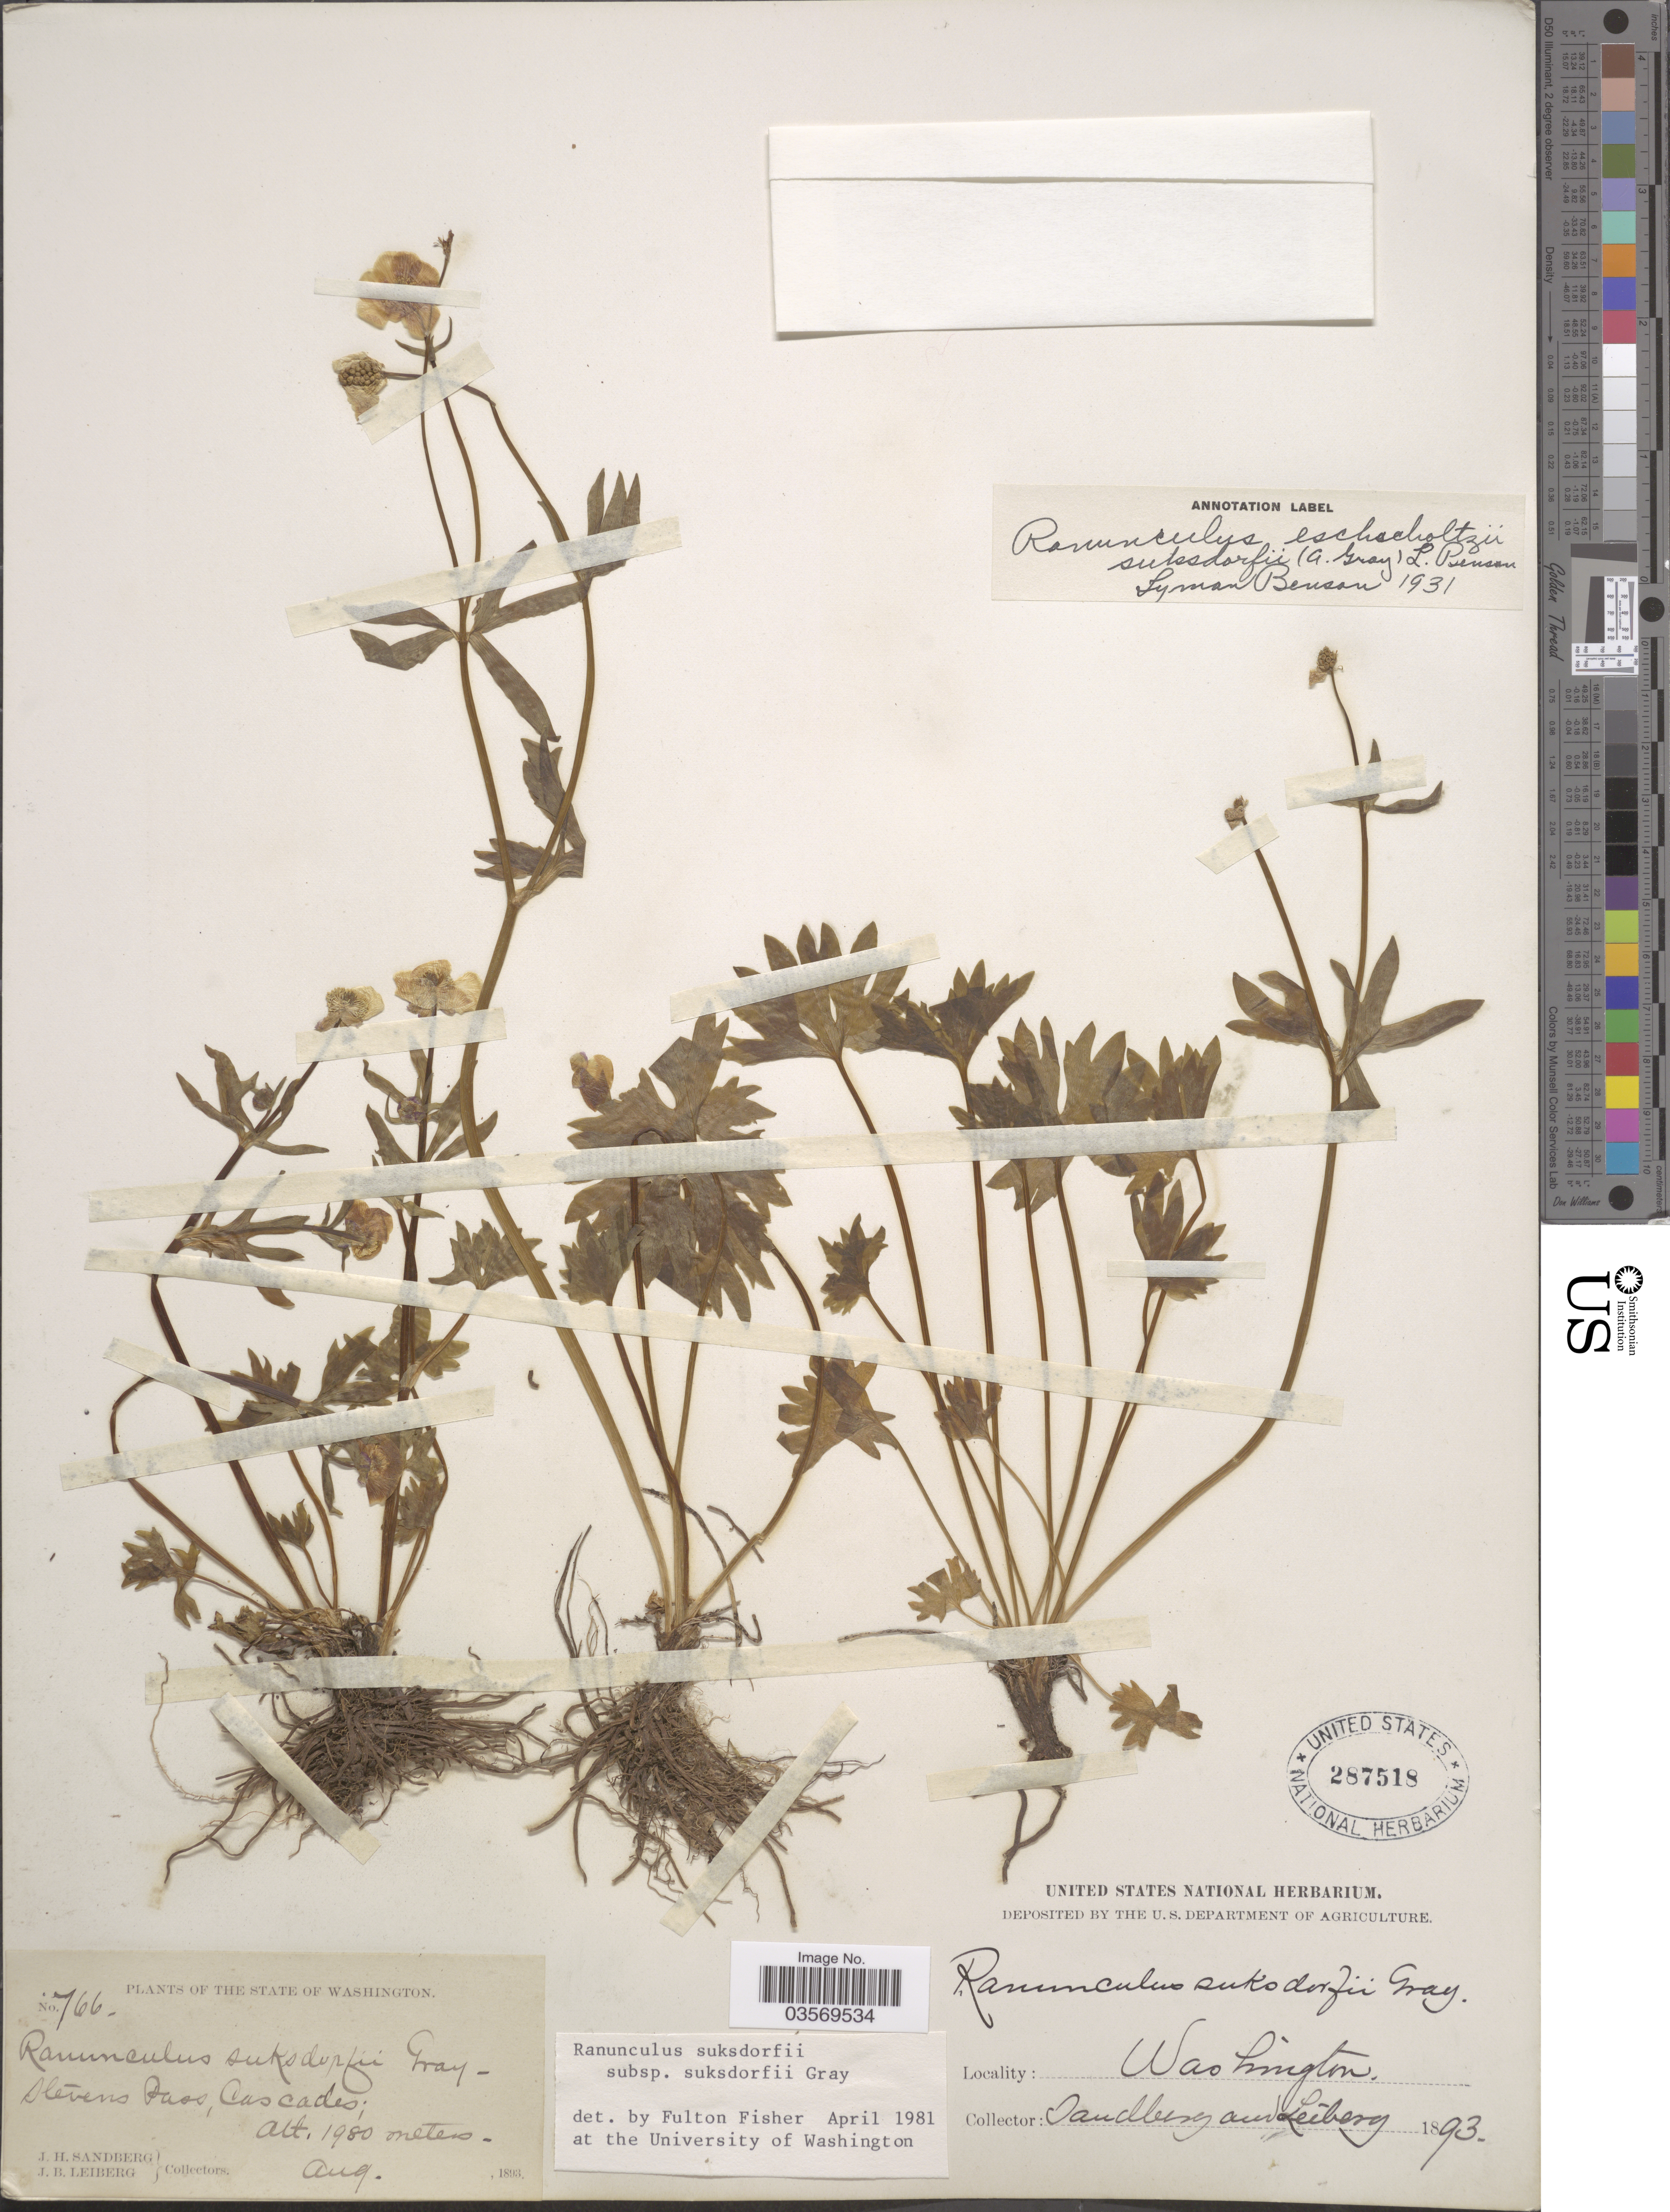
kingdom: Plantae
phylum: Tracheophyta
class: Magnoliopsida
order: Ranunculales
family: Ranunculaceae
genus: Ranunculus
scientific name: Ranunculus suksdorfii var. suksdorfii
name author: A. Gray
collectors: J. H. Sandberg & J. B. Leiberg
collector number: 766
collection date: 1893-08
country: United States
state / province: Washington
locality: Stevens Pass. Cascades.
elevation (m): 1980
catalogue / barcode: US 287518